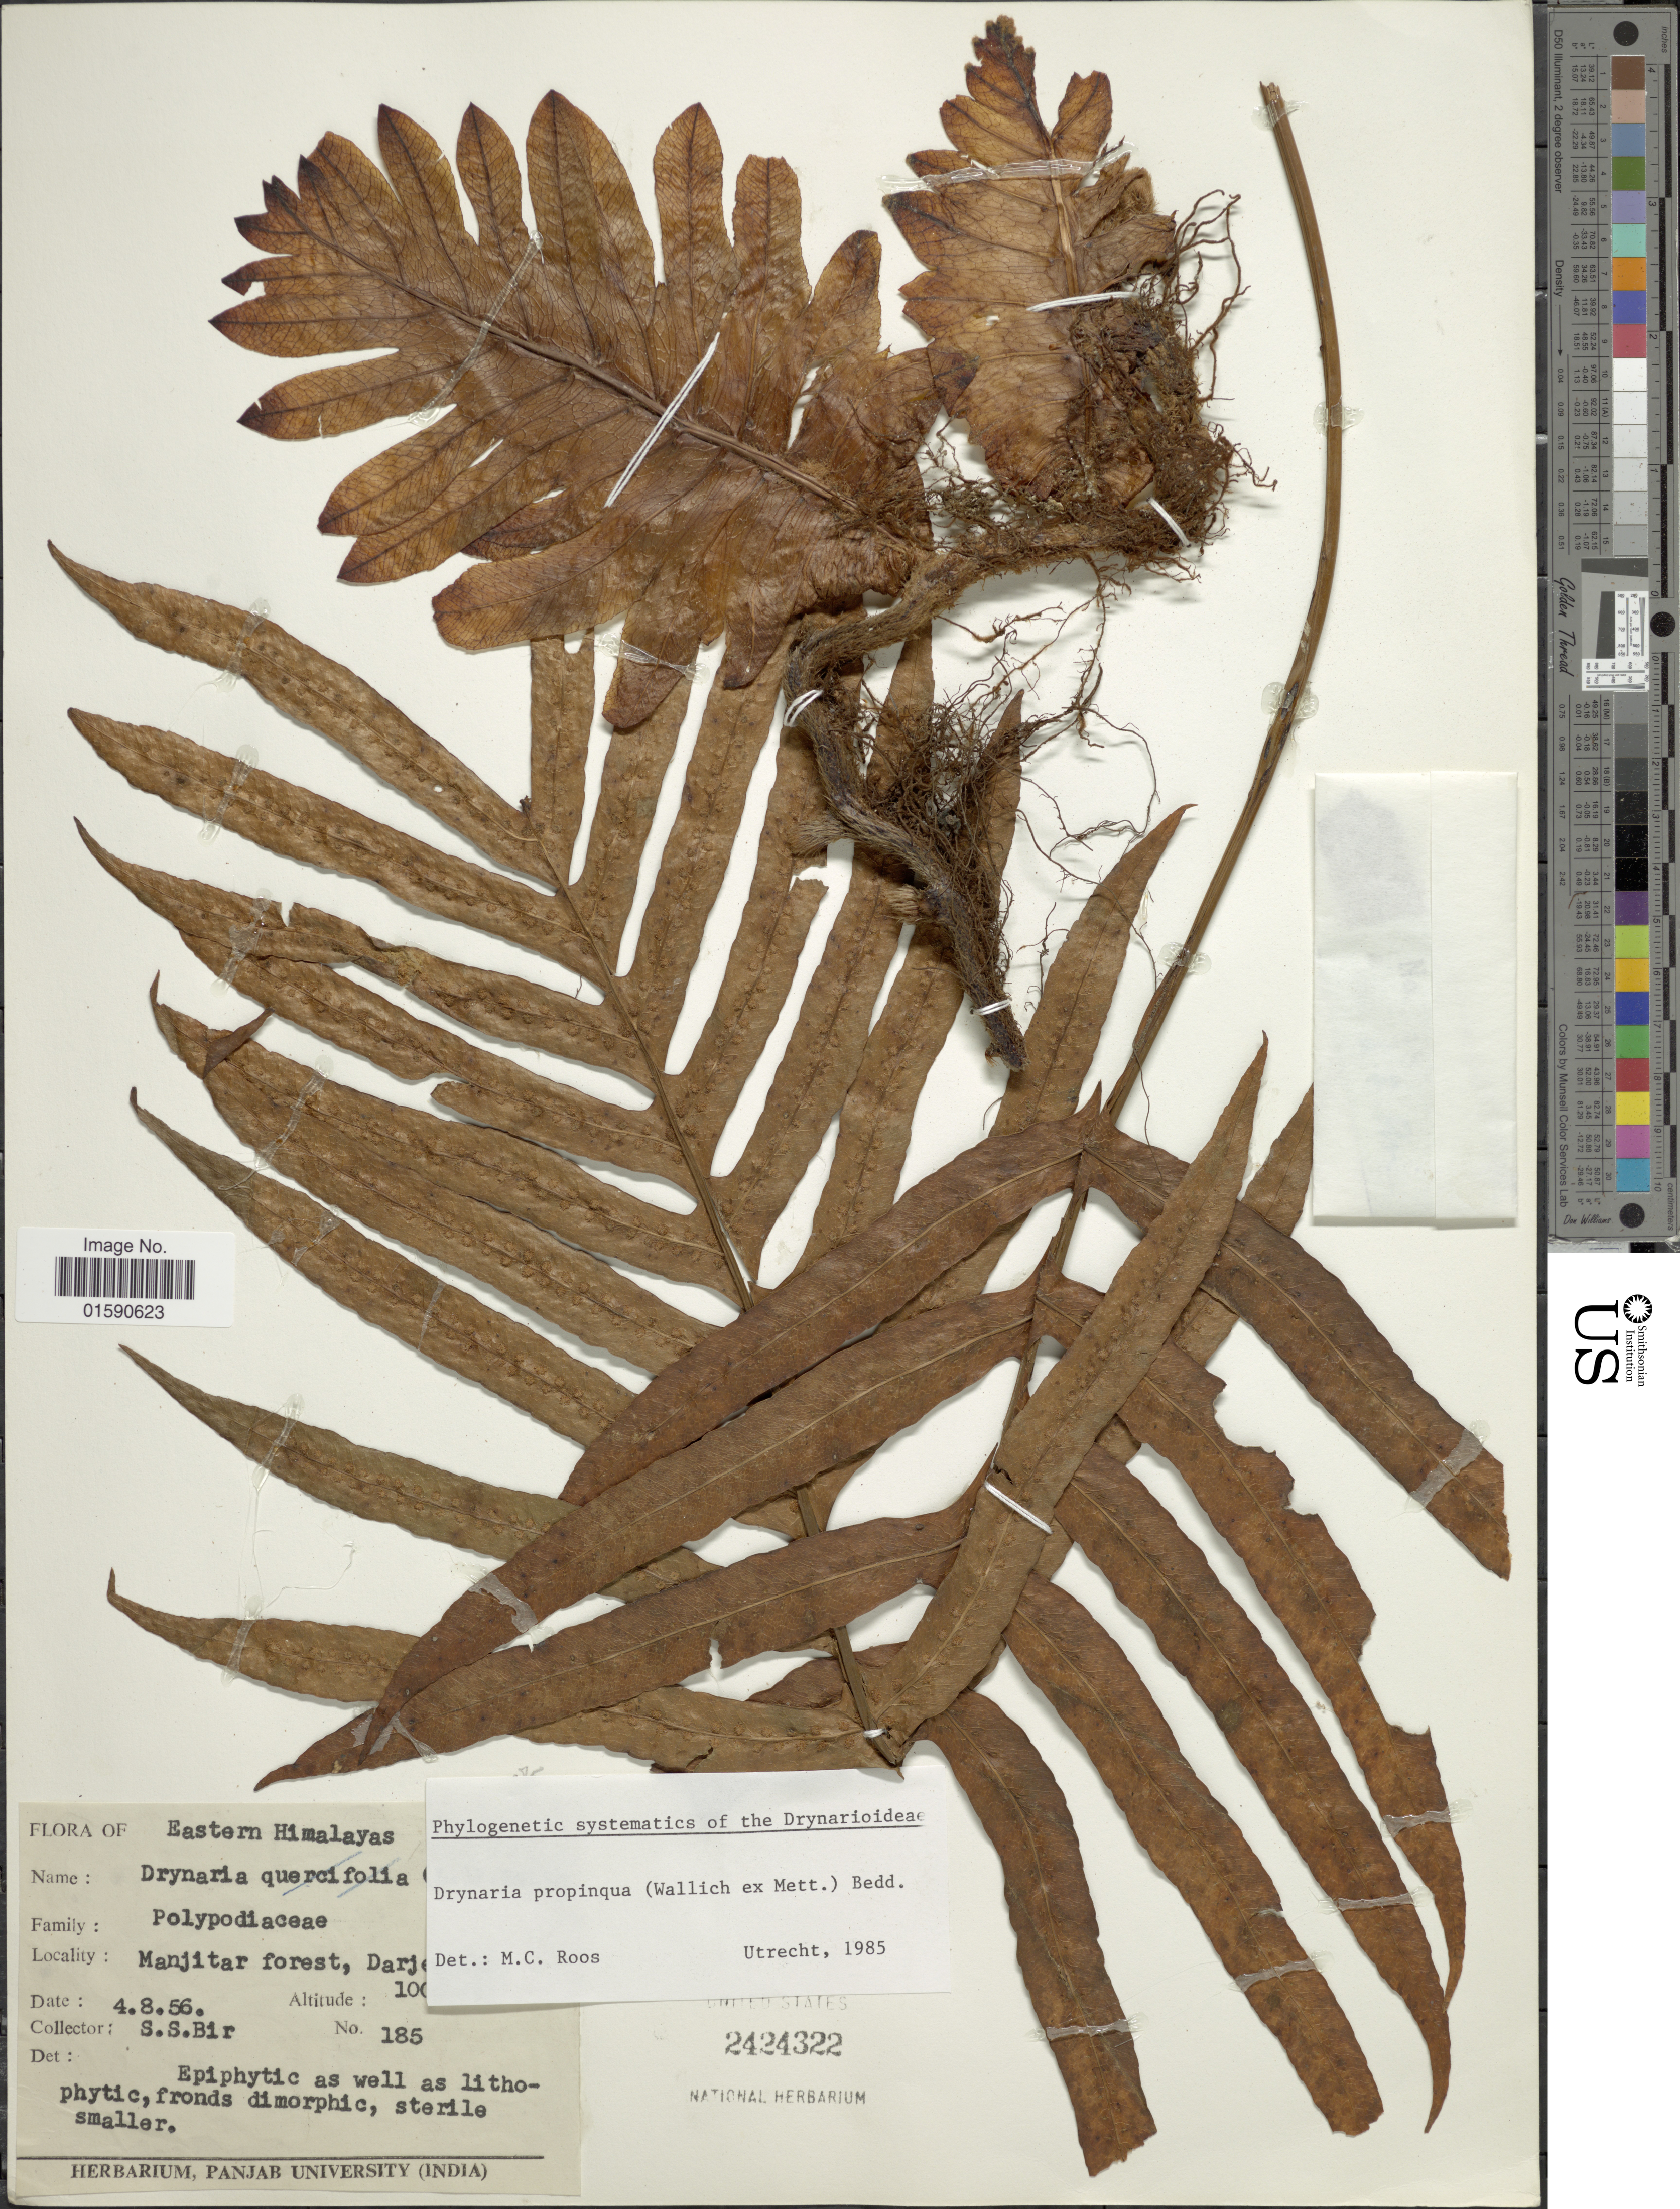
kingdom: Plantae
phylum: Tracheophyta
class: Polypodiopsida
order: Polypodiales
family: Polypodiaceae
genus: Drynaria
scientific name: Drynaria propinqua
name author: (Wall. ex Mett.) J. Sm.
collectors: S. S. Bir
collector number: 185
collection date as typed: Transcribed d/m/y: 4/8/56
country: India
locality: Eastern Himalayas. Manjitar Forest, Darje [illegible text]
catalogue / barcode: US 2424322